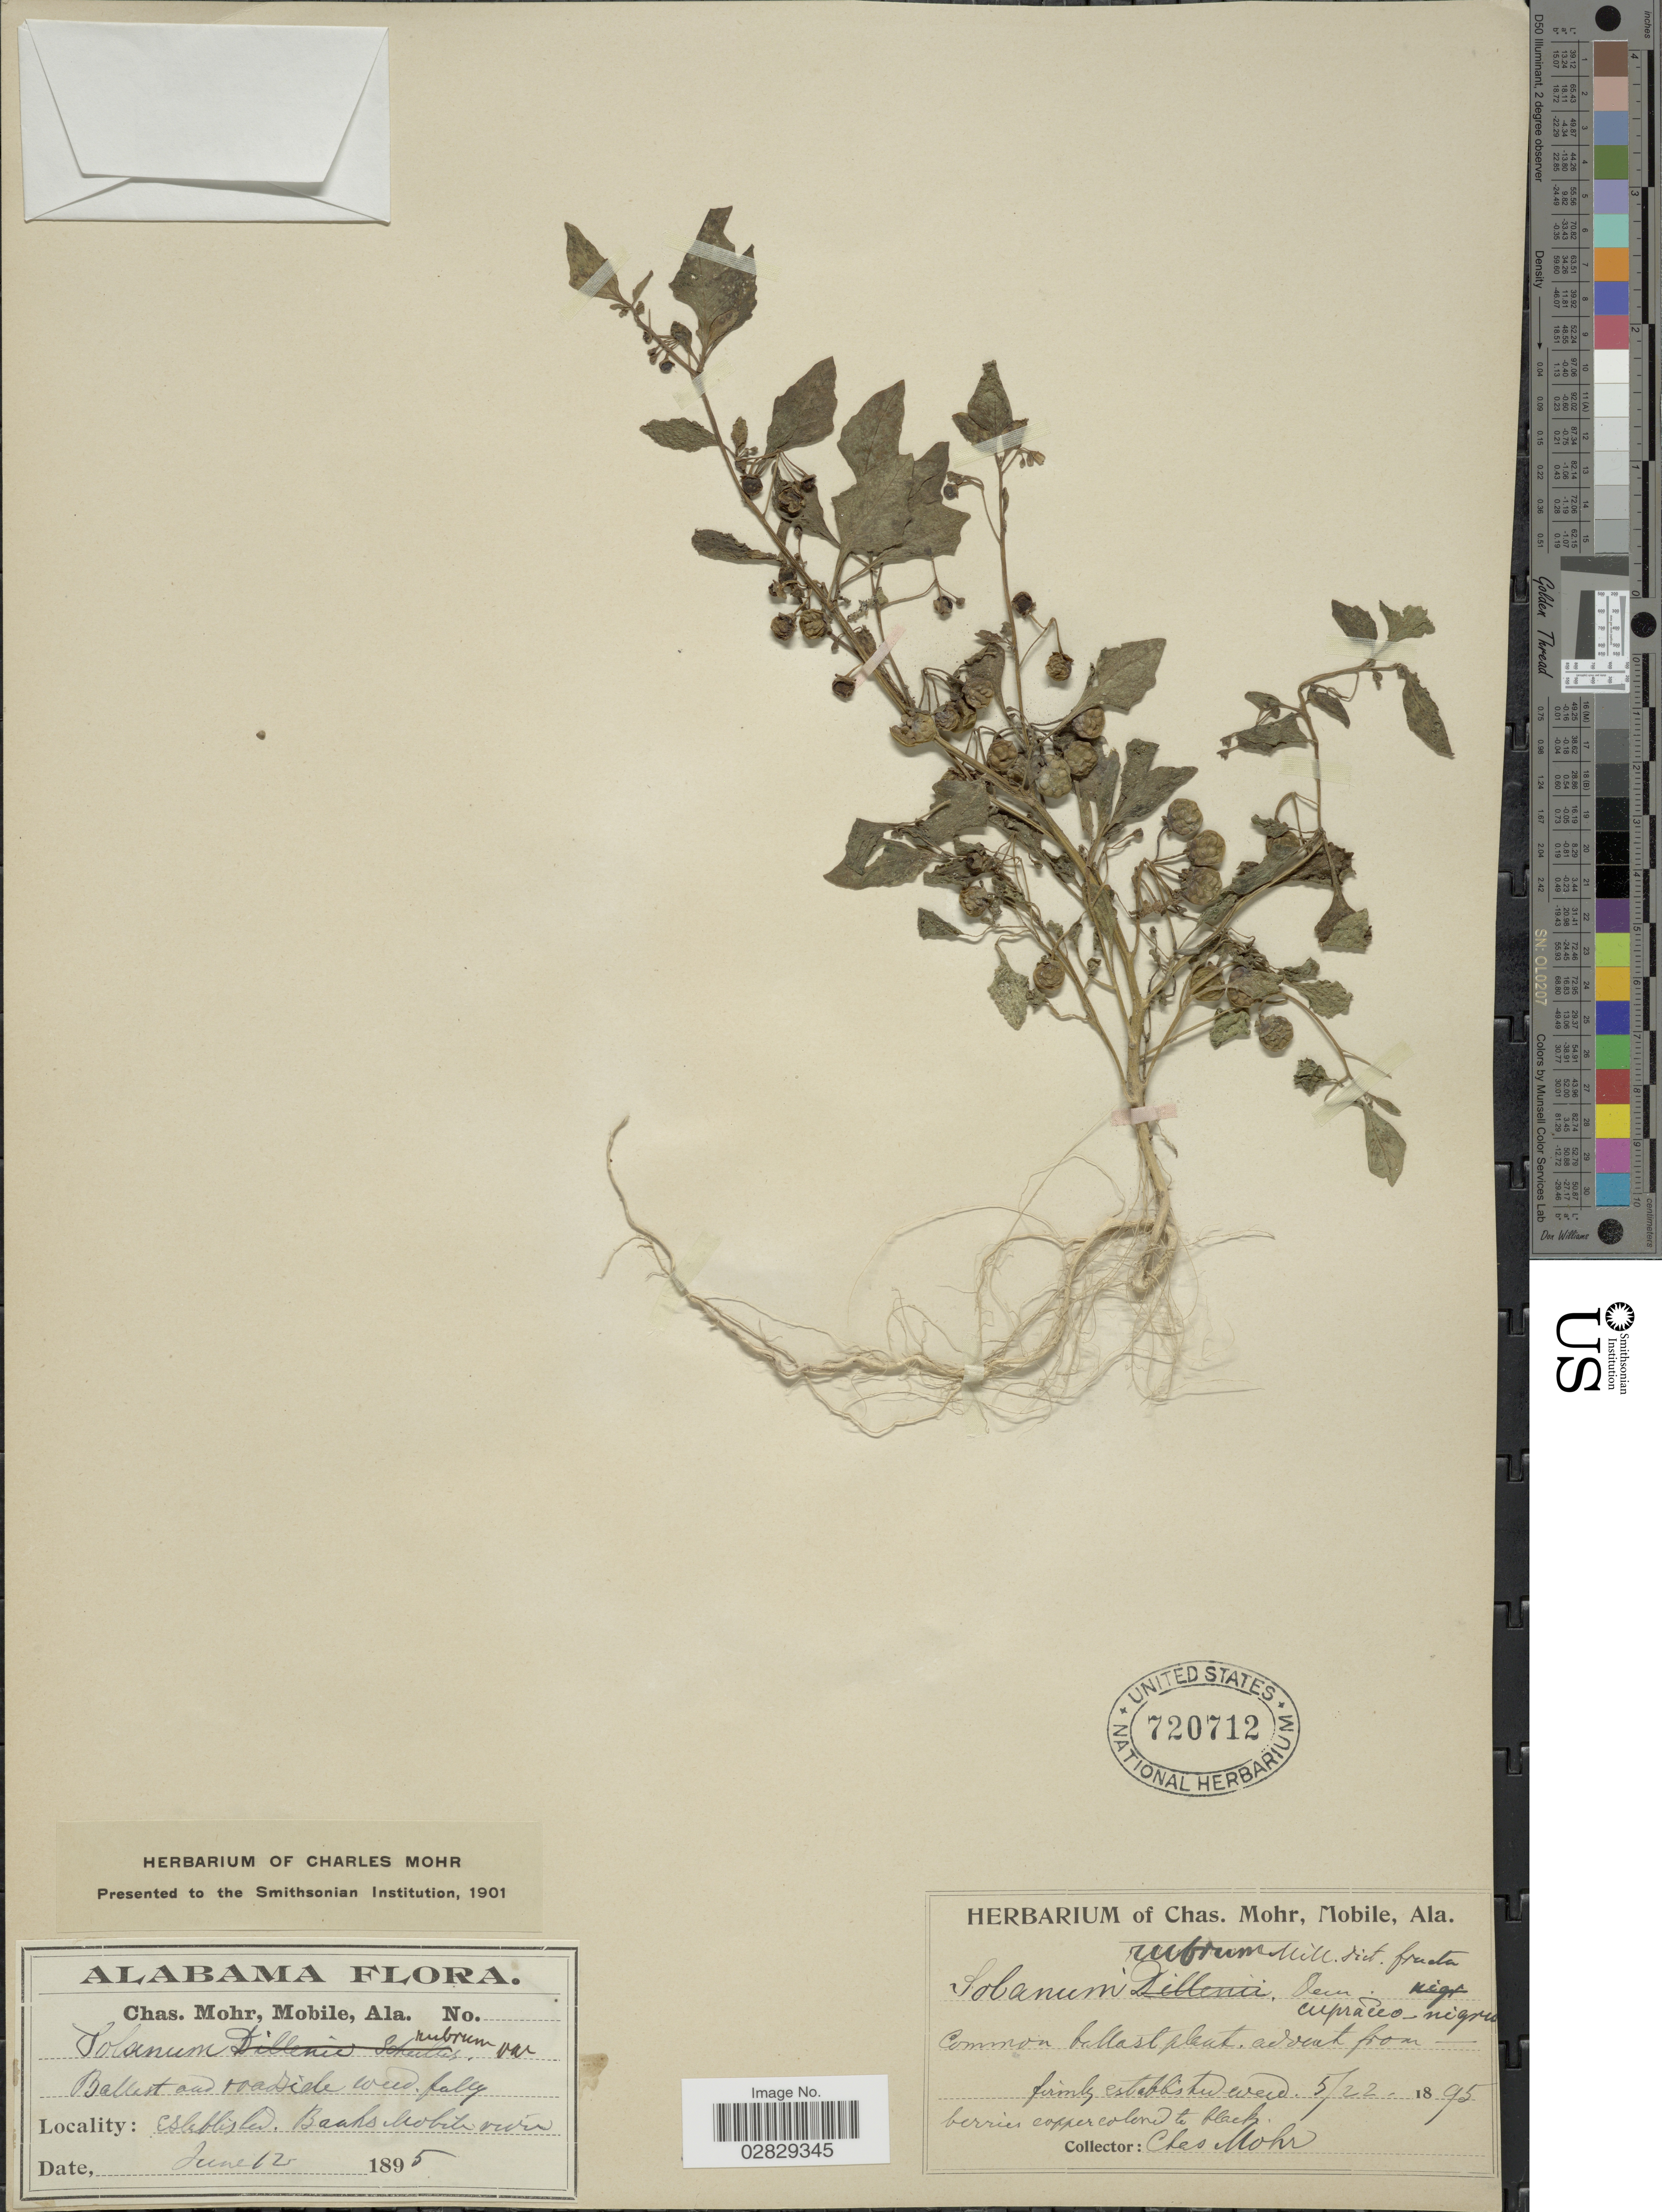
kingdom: Plantae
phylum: Tracheophyta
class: Magnoliopsida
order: Solanales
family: Solanaceae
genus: Solanum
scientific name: Solanum rubrum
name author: Mill.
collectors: Mohr, C. T. (herbarium)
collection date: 1895-06-12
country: United States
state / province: Alabama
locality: Banks Mobile river.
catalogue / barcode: US 720712